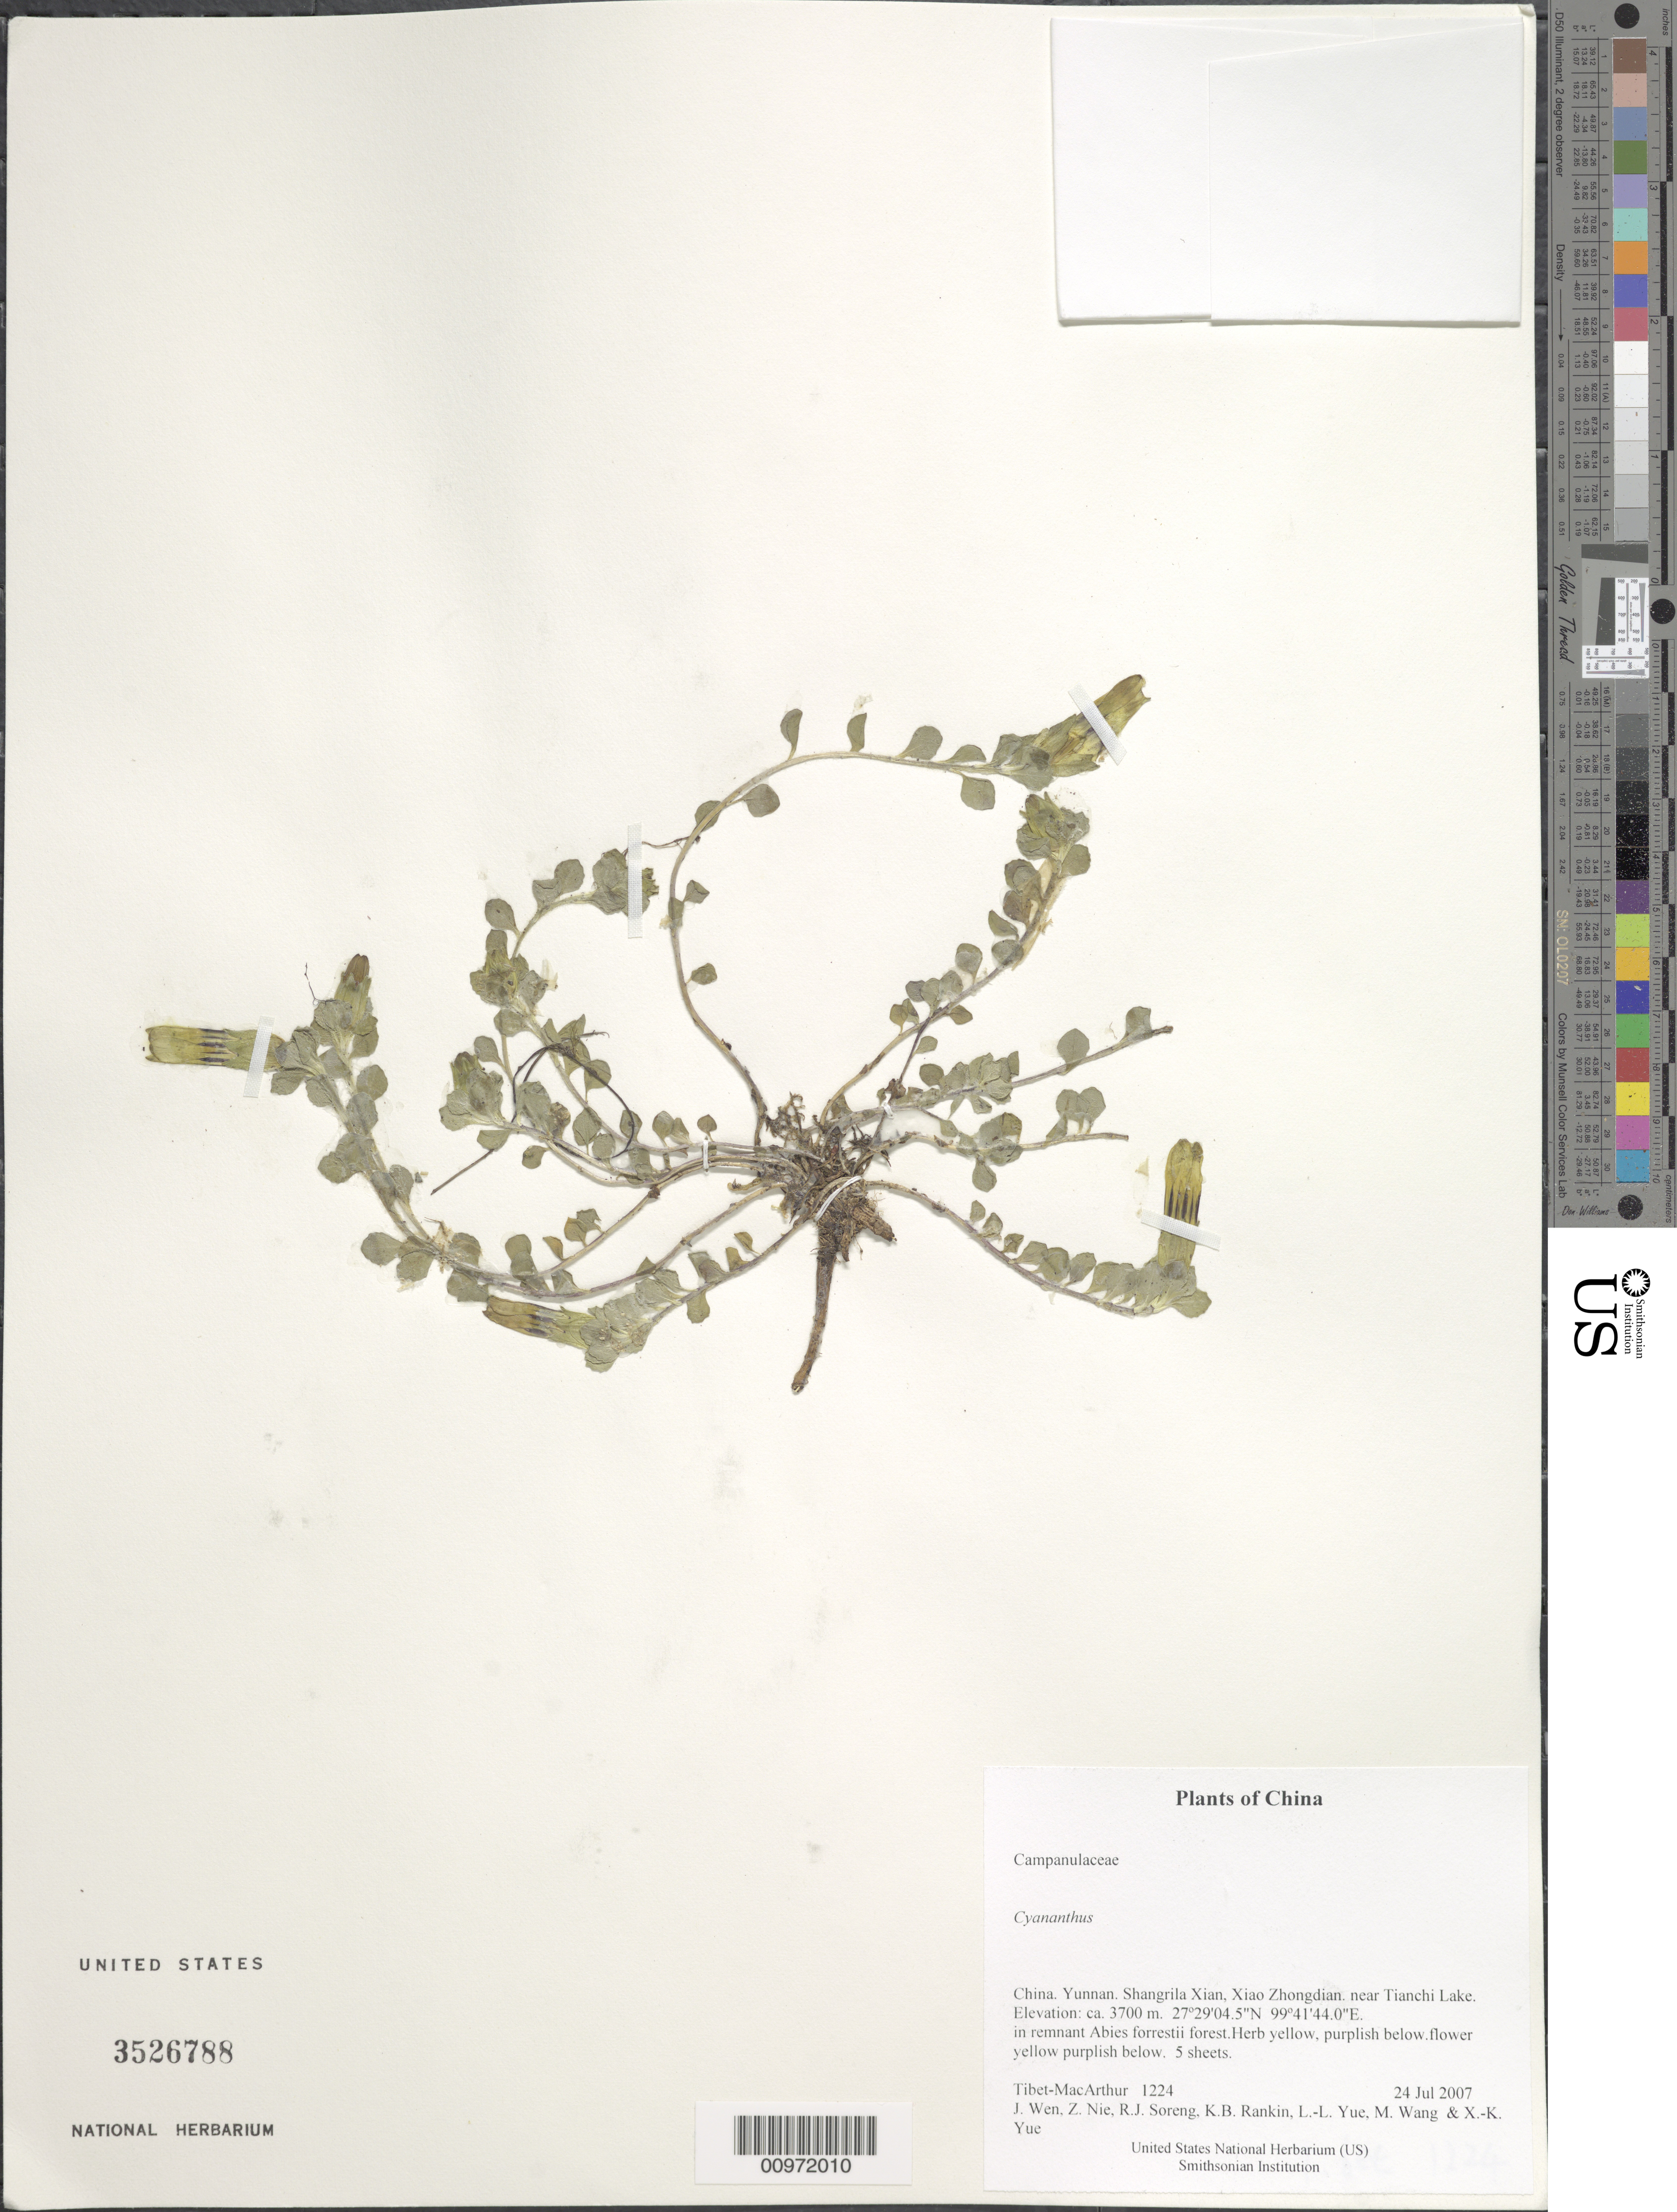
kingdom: Plantae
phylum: Tracheophyta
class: Magnoliopsida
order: Asterales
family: Campanulaceae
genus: Cyananthus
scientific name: Cyananthus sp.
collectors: Tibet-MacArthur, J. Wen, Z. Nie, R. J. Soreng, K. Rankin, L. Yue, M. Wang & X. Yue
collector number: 1224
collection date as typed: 24 Jul 2007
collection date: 2007-07-24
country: China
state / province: Yunnan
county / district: Shangrila Xian, Xiao Zhongdian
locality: near Tianchi Lake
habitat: In remnant Abies forrestii forest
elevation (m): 3700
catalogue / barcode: US 3526788